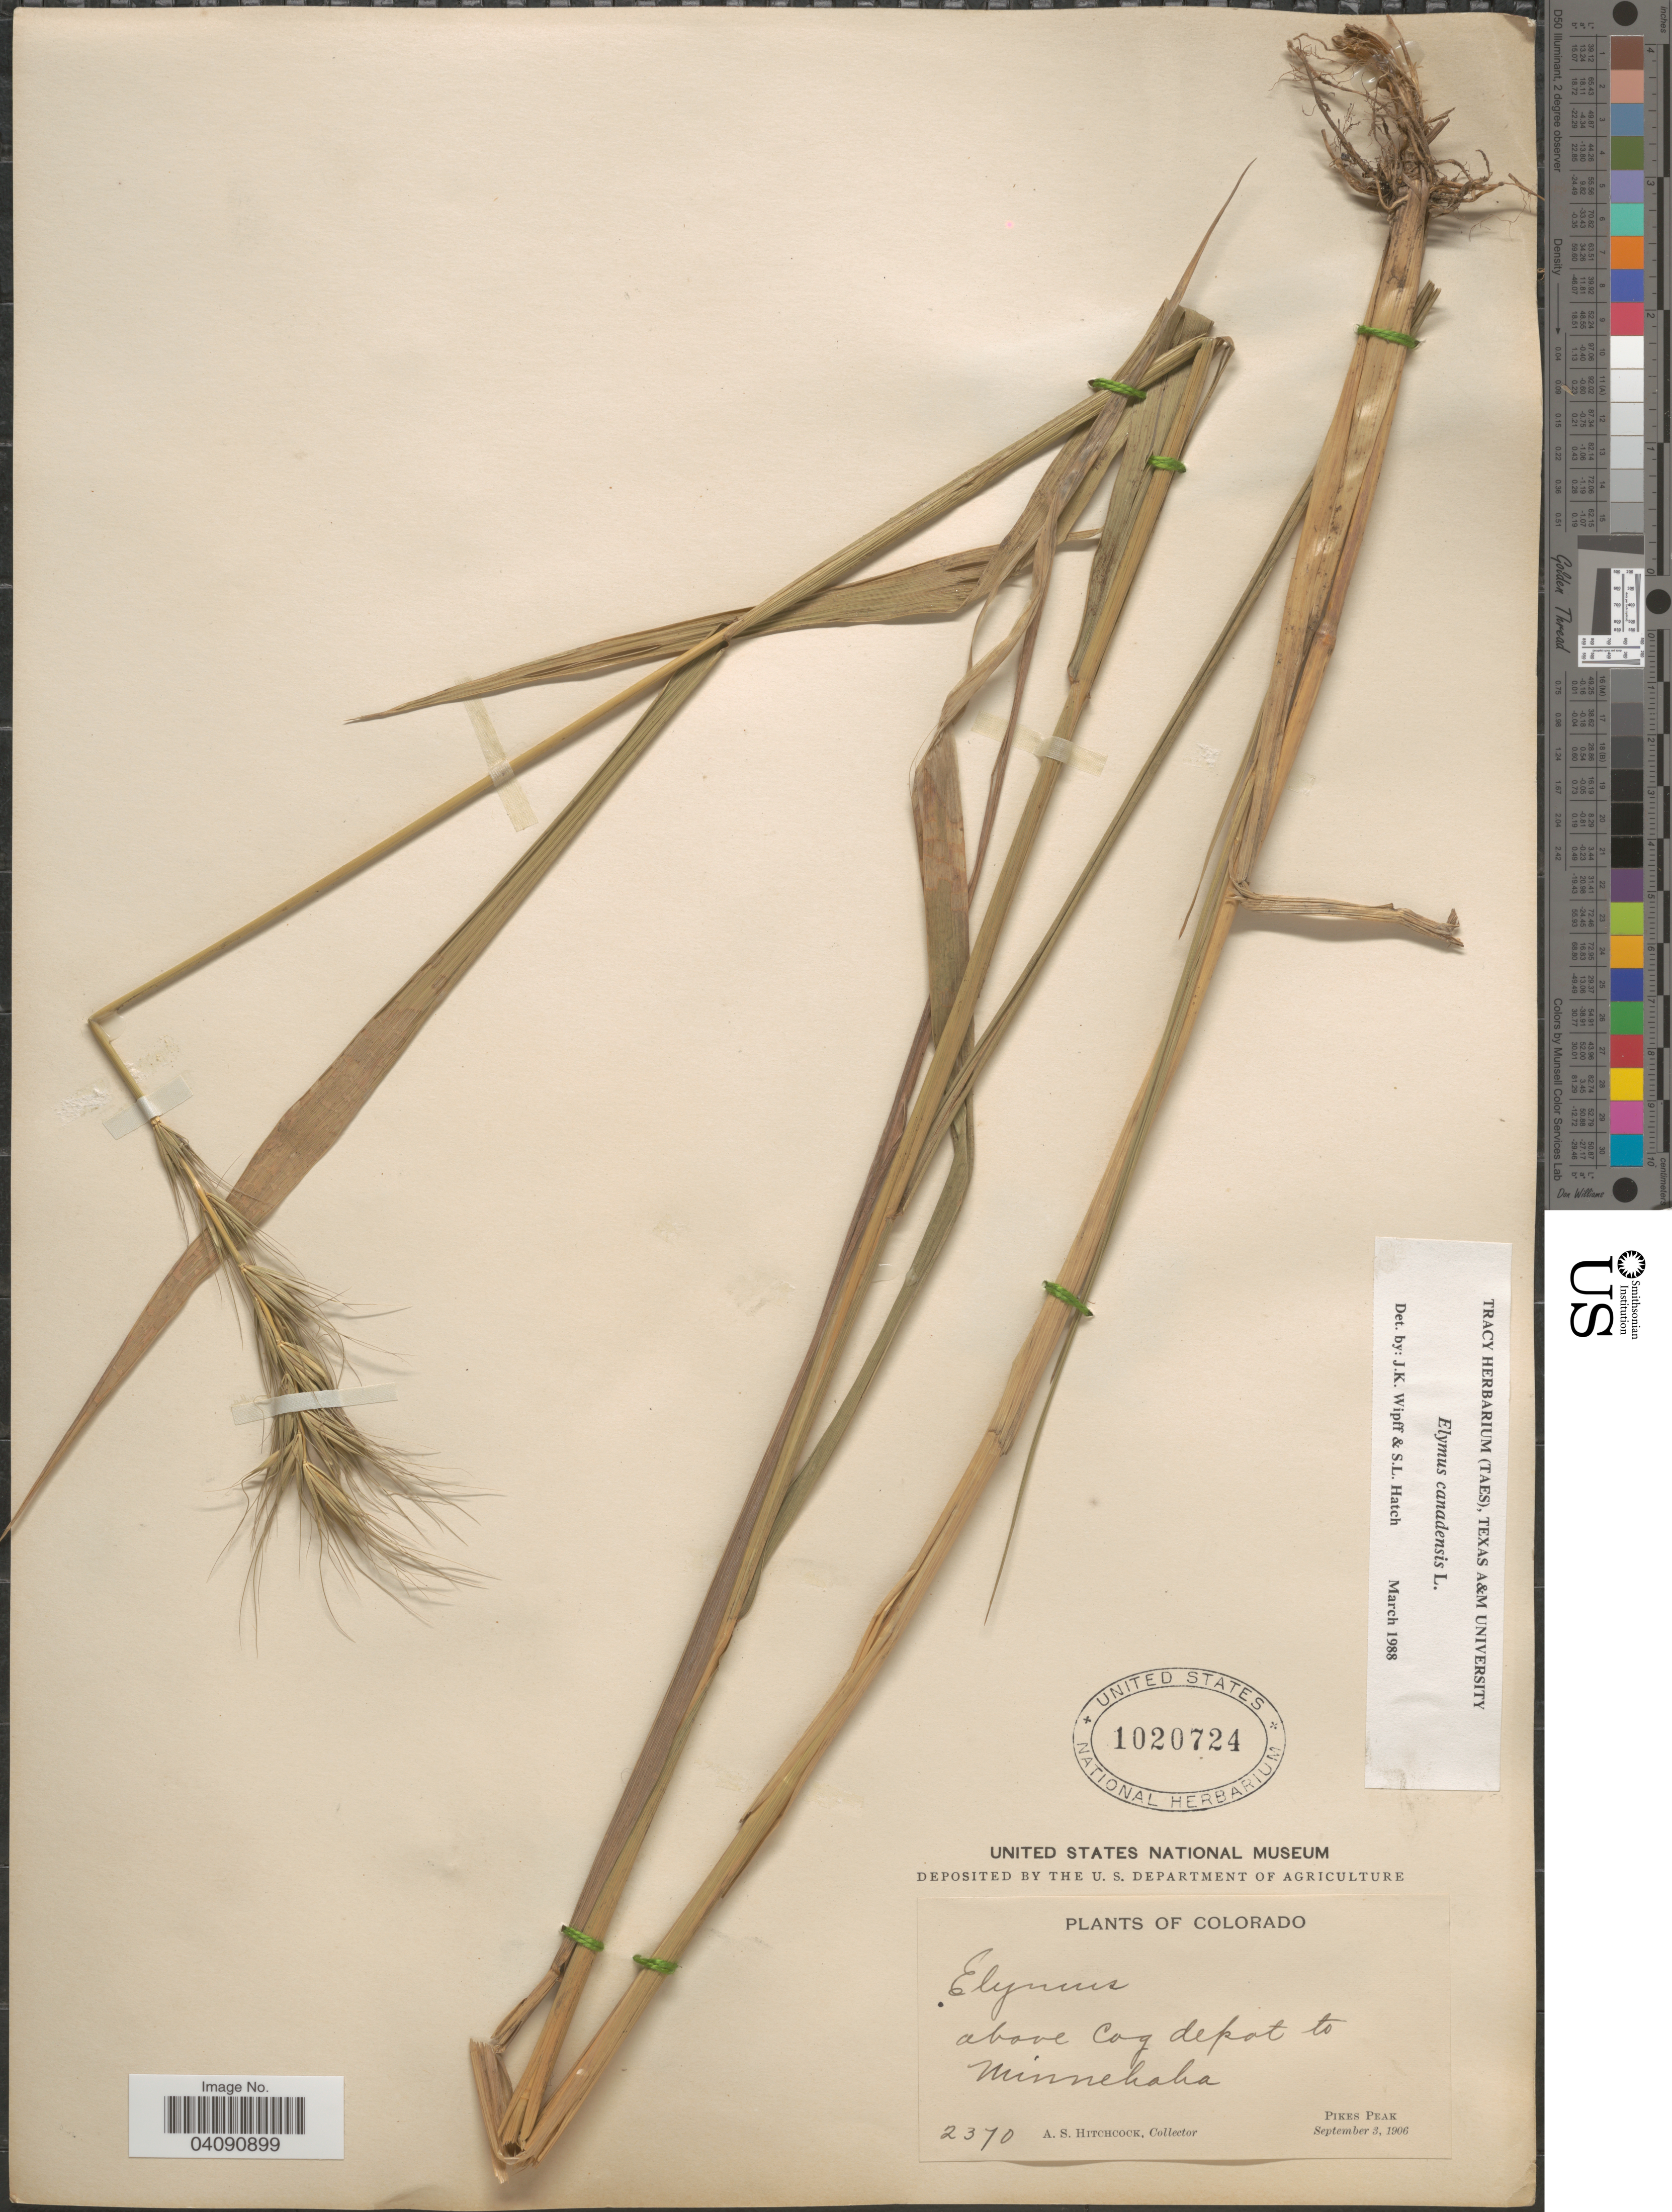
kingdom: Plantae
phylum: Tracheophyta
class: Liliopsida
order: Poales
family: Poaceae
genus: Elymus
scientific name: Elymus canadensis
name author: L.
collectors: A. S. Hitchcock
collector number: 2370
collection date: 1906-09-03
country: United States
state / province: Colorado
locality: Above Cog depot to Minnehaha. Pikes Peak.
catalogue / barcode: US 1020724